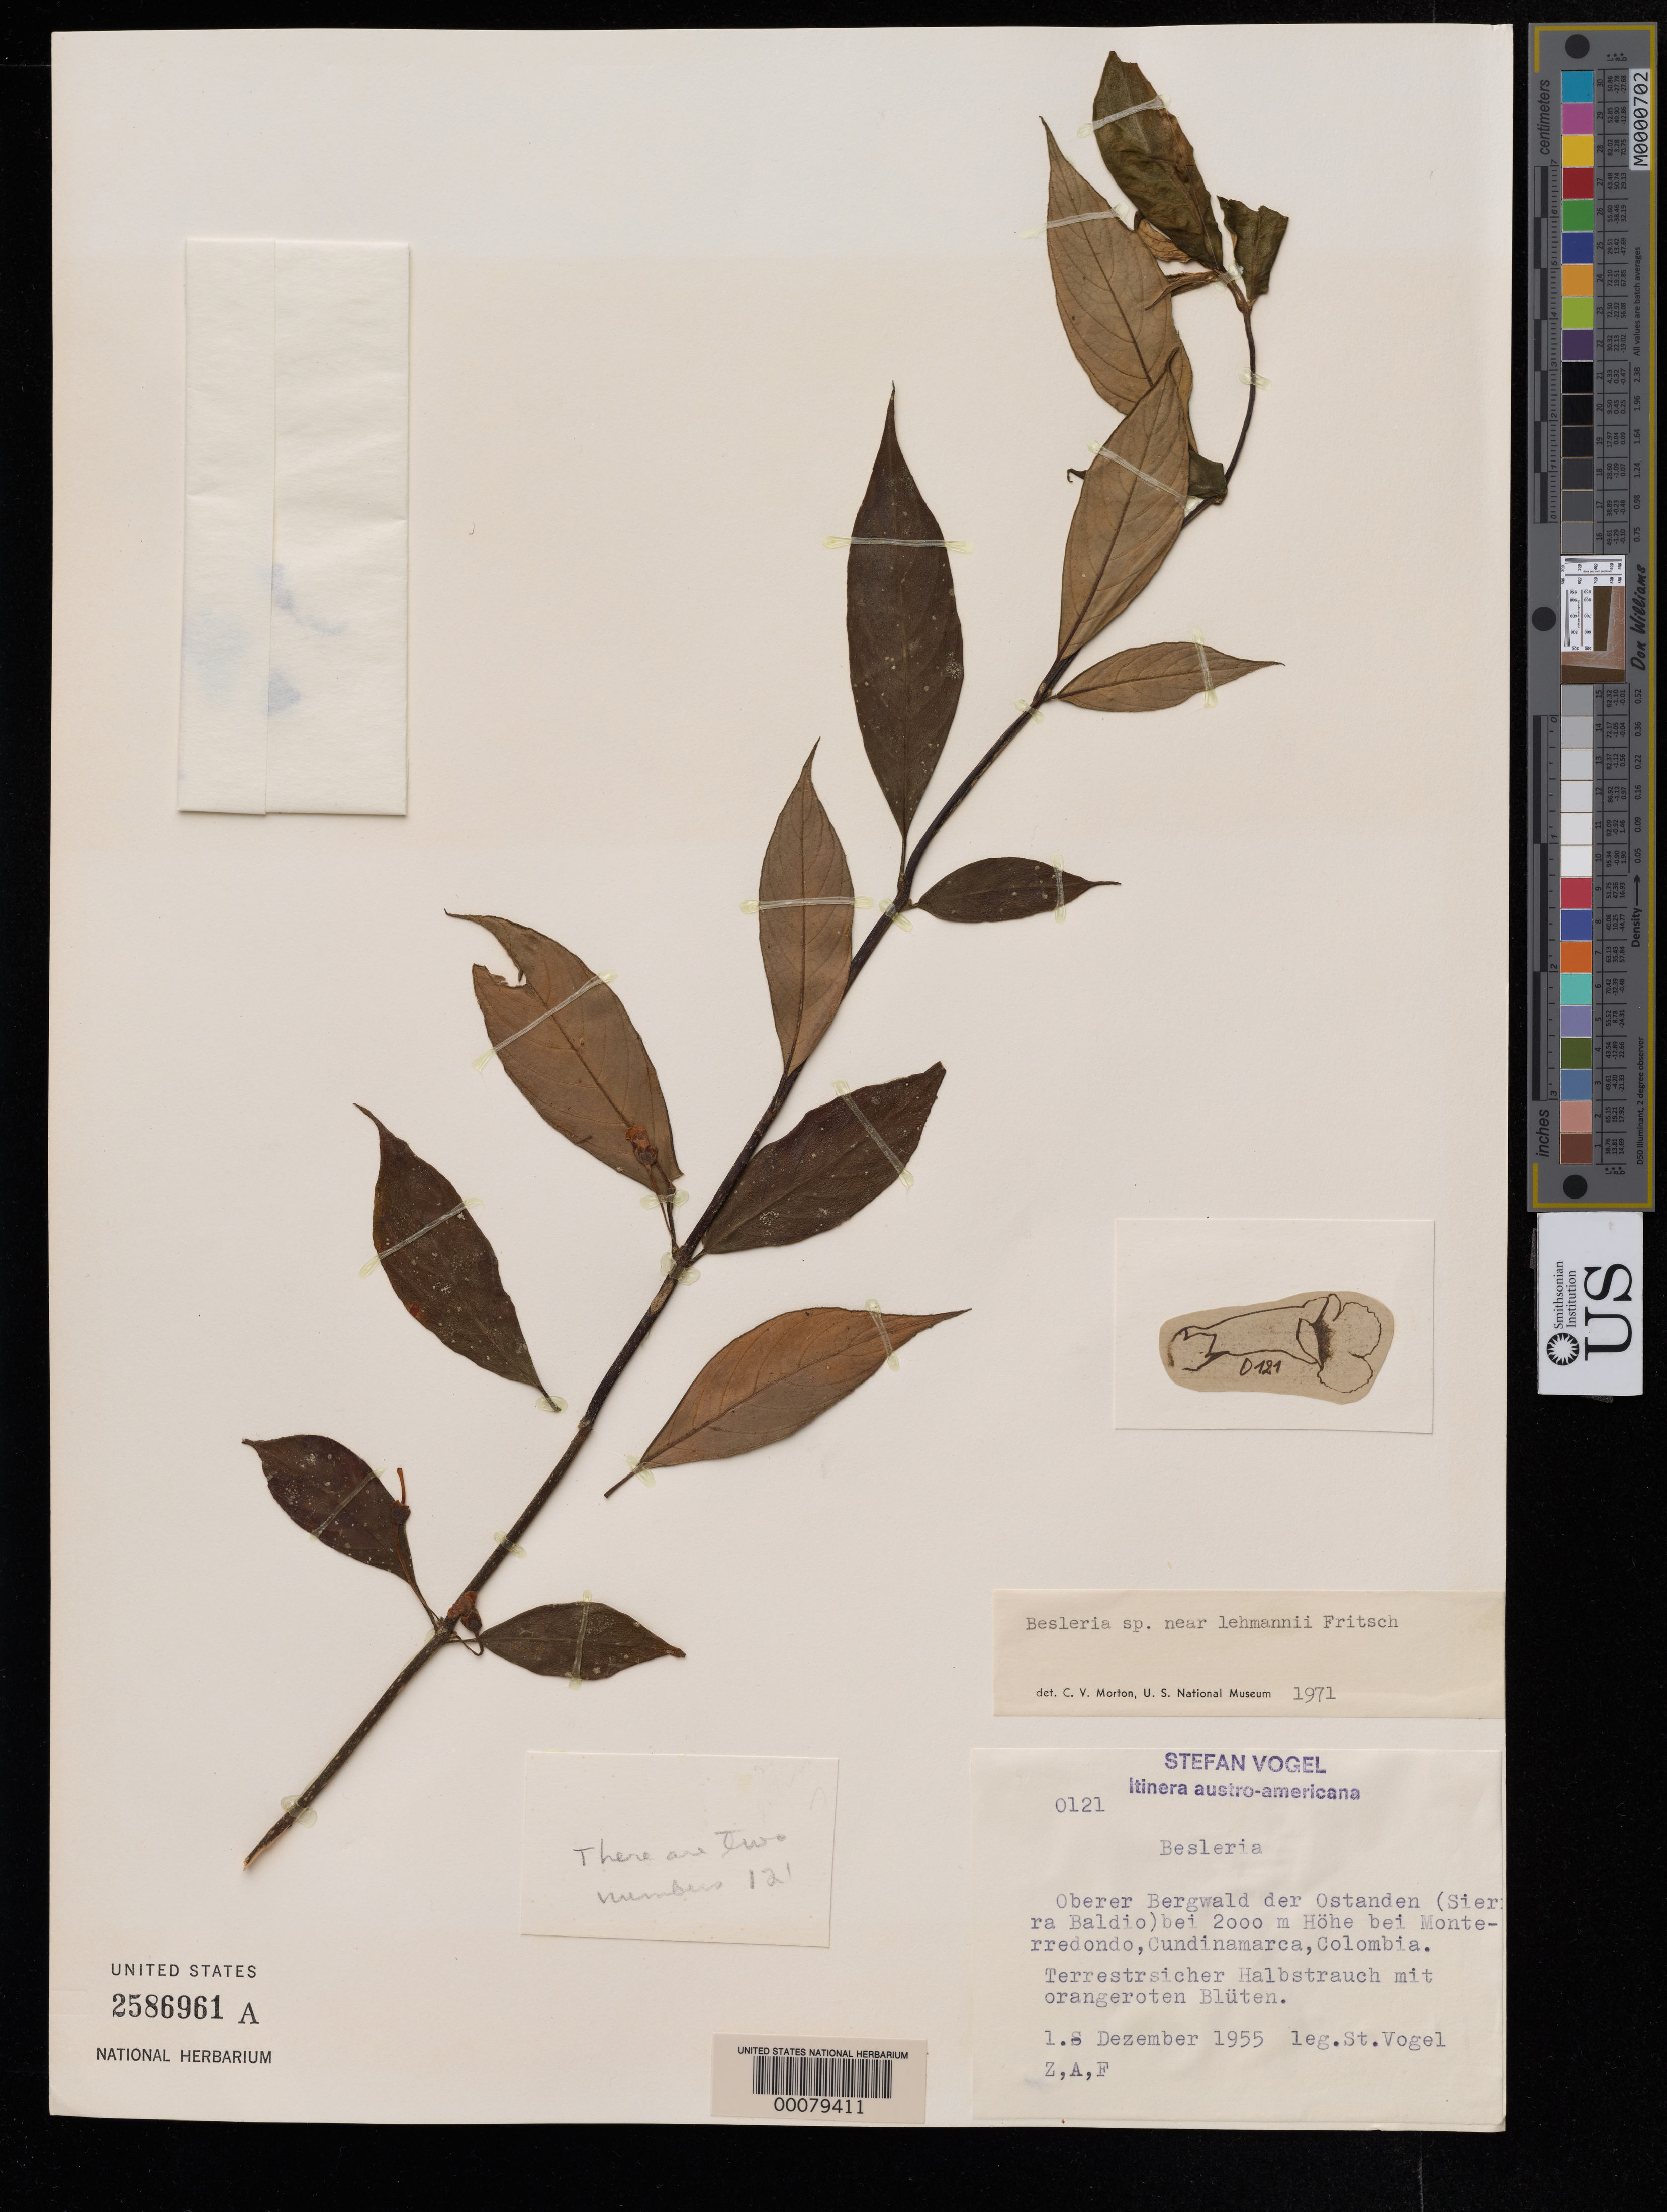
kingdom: Plantae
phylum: Tracheophyta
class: Magnoliopsida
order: Lamiales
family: Gesneriaceae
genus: Besleria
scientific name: Besleria sp.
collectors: S. Vogel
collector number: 121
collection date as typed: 01 Dec 1955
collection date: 1955-12-01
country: Colombia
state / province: Cundinamarca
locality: By Monterredondo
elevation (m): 2000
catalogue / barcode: US 2586961A